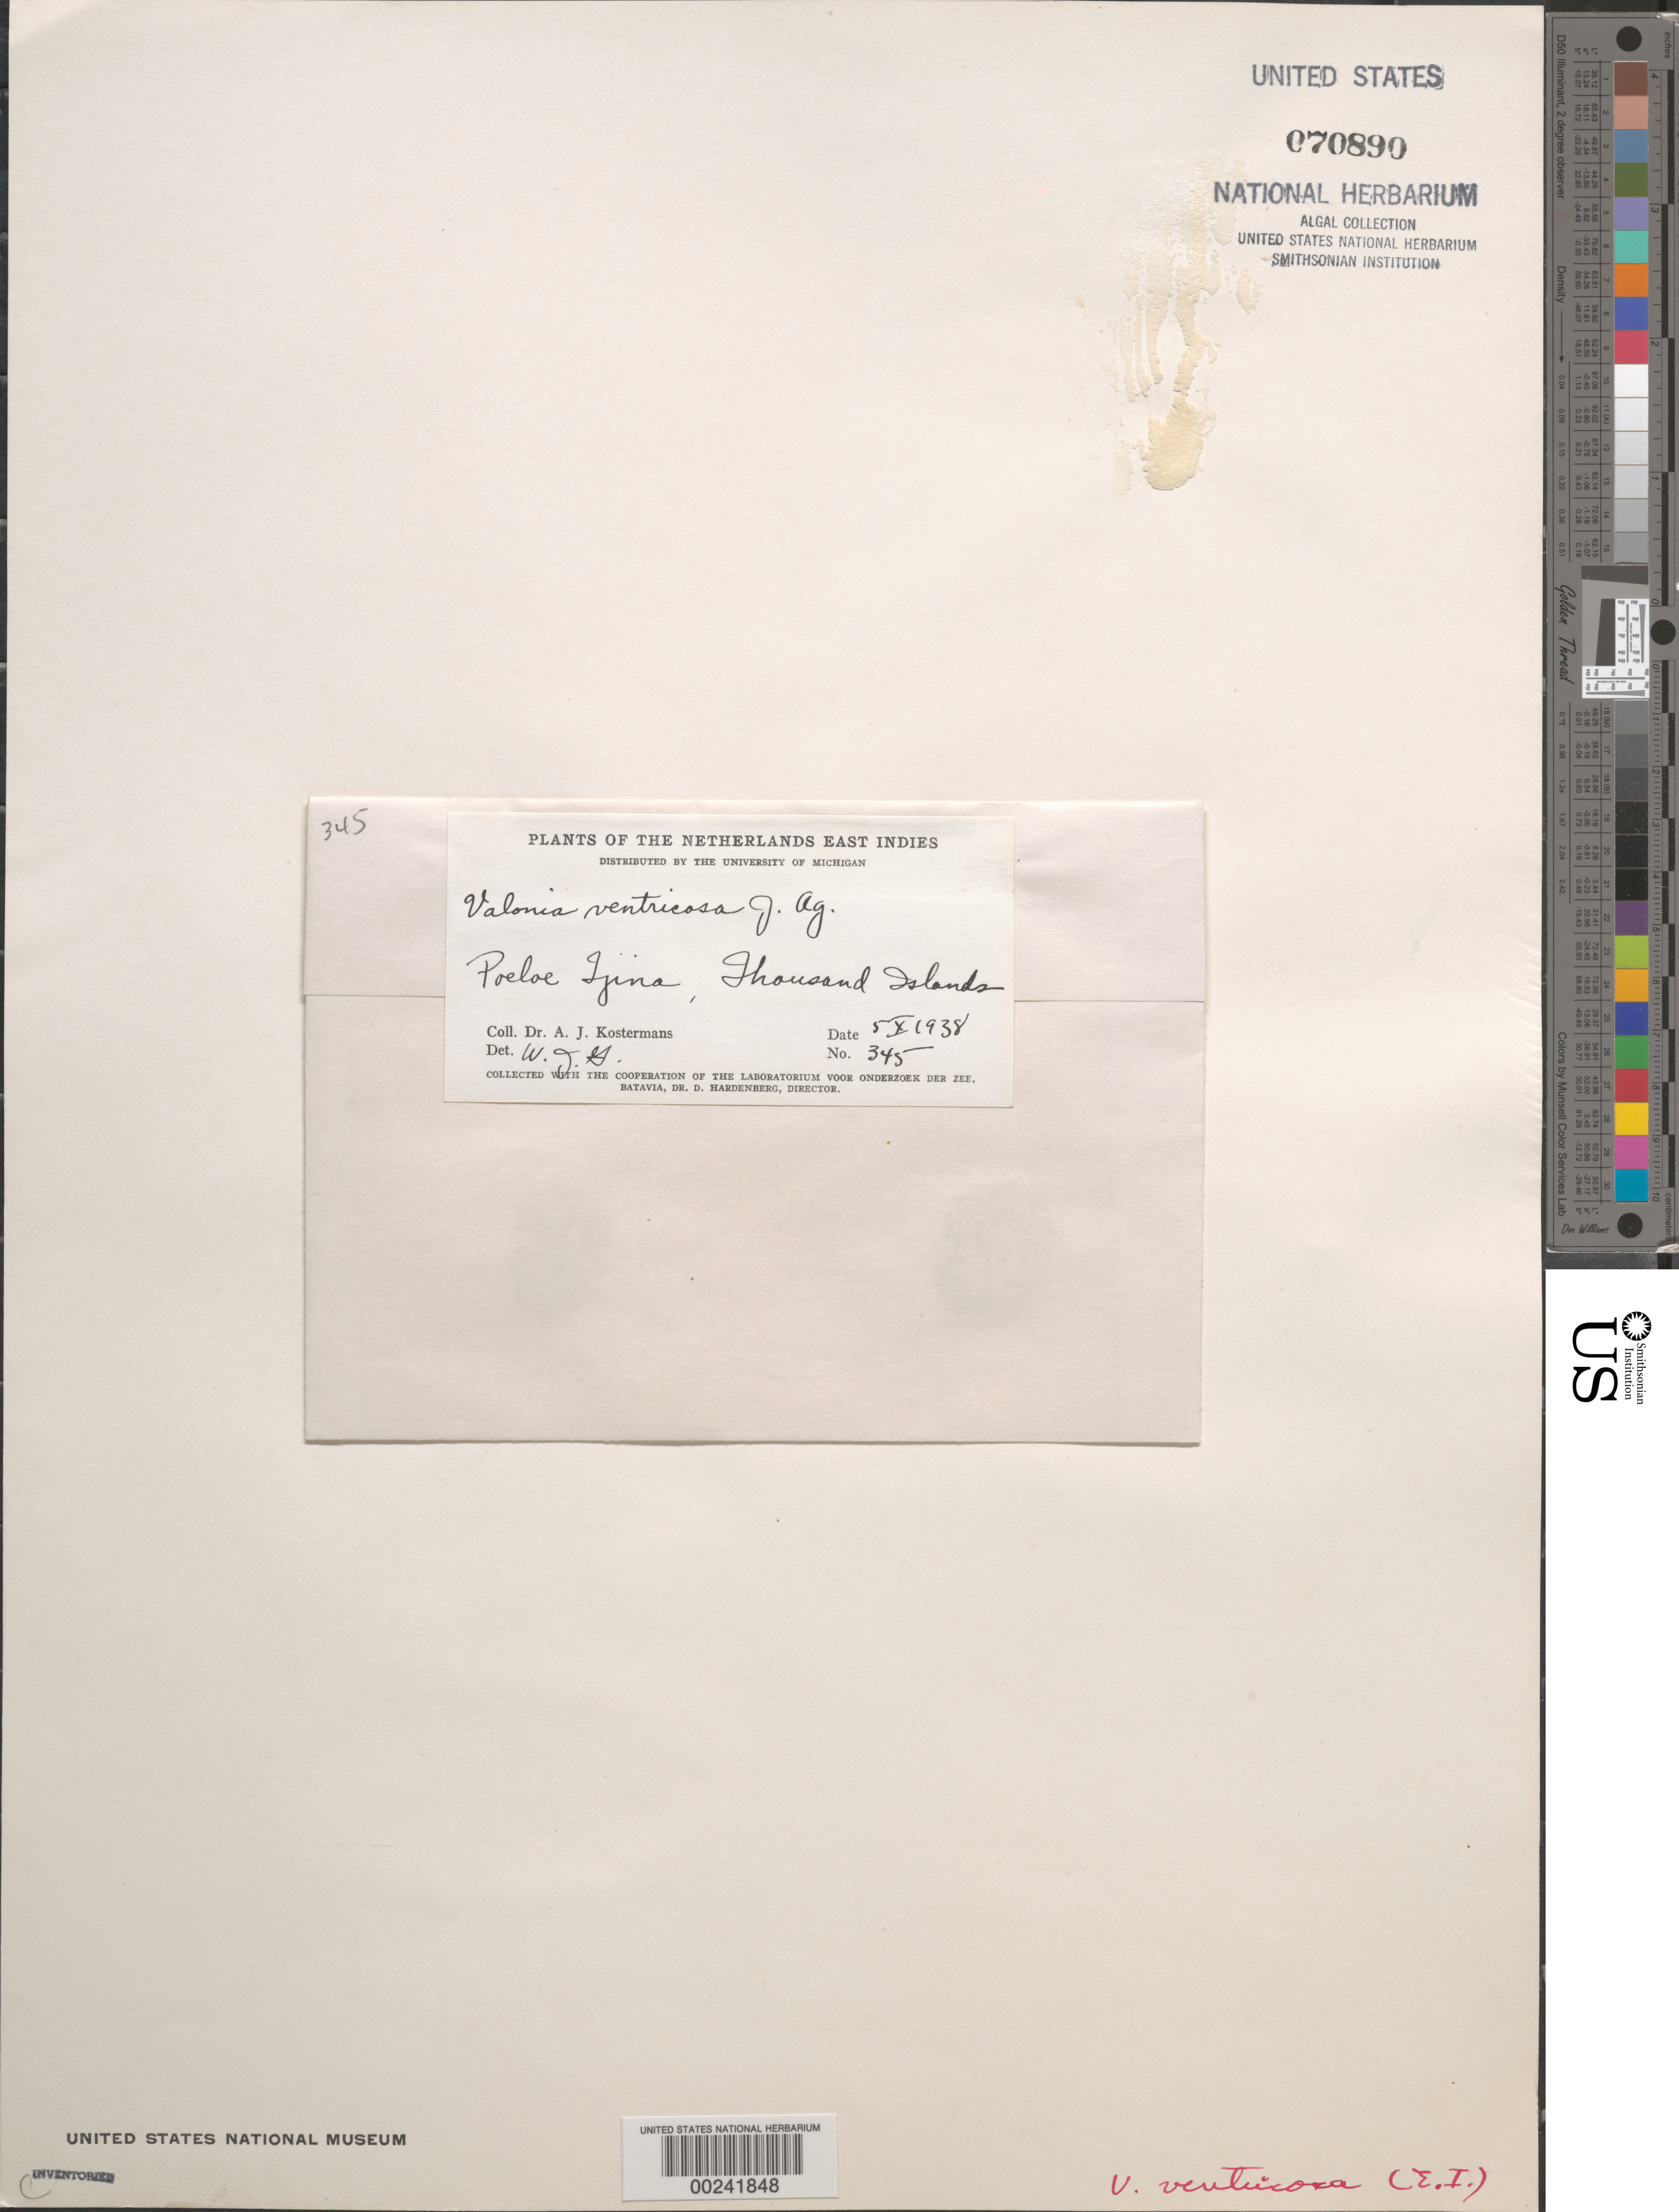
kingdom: Plantae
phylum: Chlorophyta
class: Ulvophyceae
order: Siphonocladales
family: Valoniaceae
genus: Valonia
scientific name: Valonia ventricosa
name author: J. Agardh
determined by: Gilbert, W. J.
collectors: A. J. G. Kostermans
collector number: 345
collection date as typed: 05 Oct 1938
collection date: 1938-10-05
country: Indonesia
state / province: Java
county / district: Jawa Barat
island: Poeloe Tjina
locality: Poeloe Tjina, Thousand Islands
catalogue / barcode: US 70890